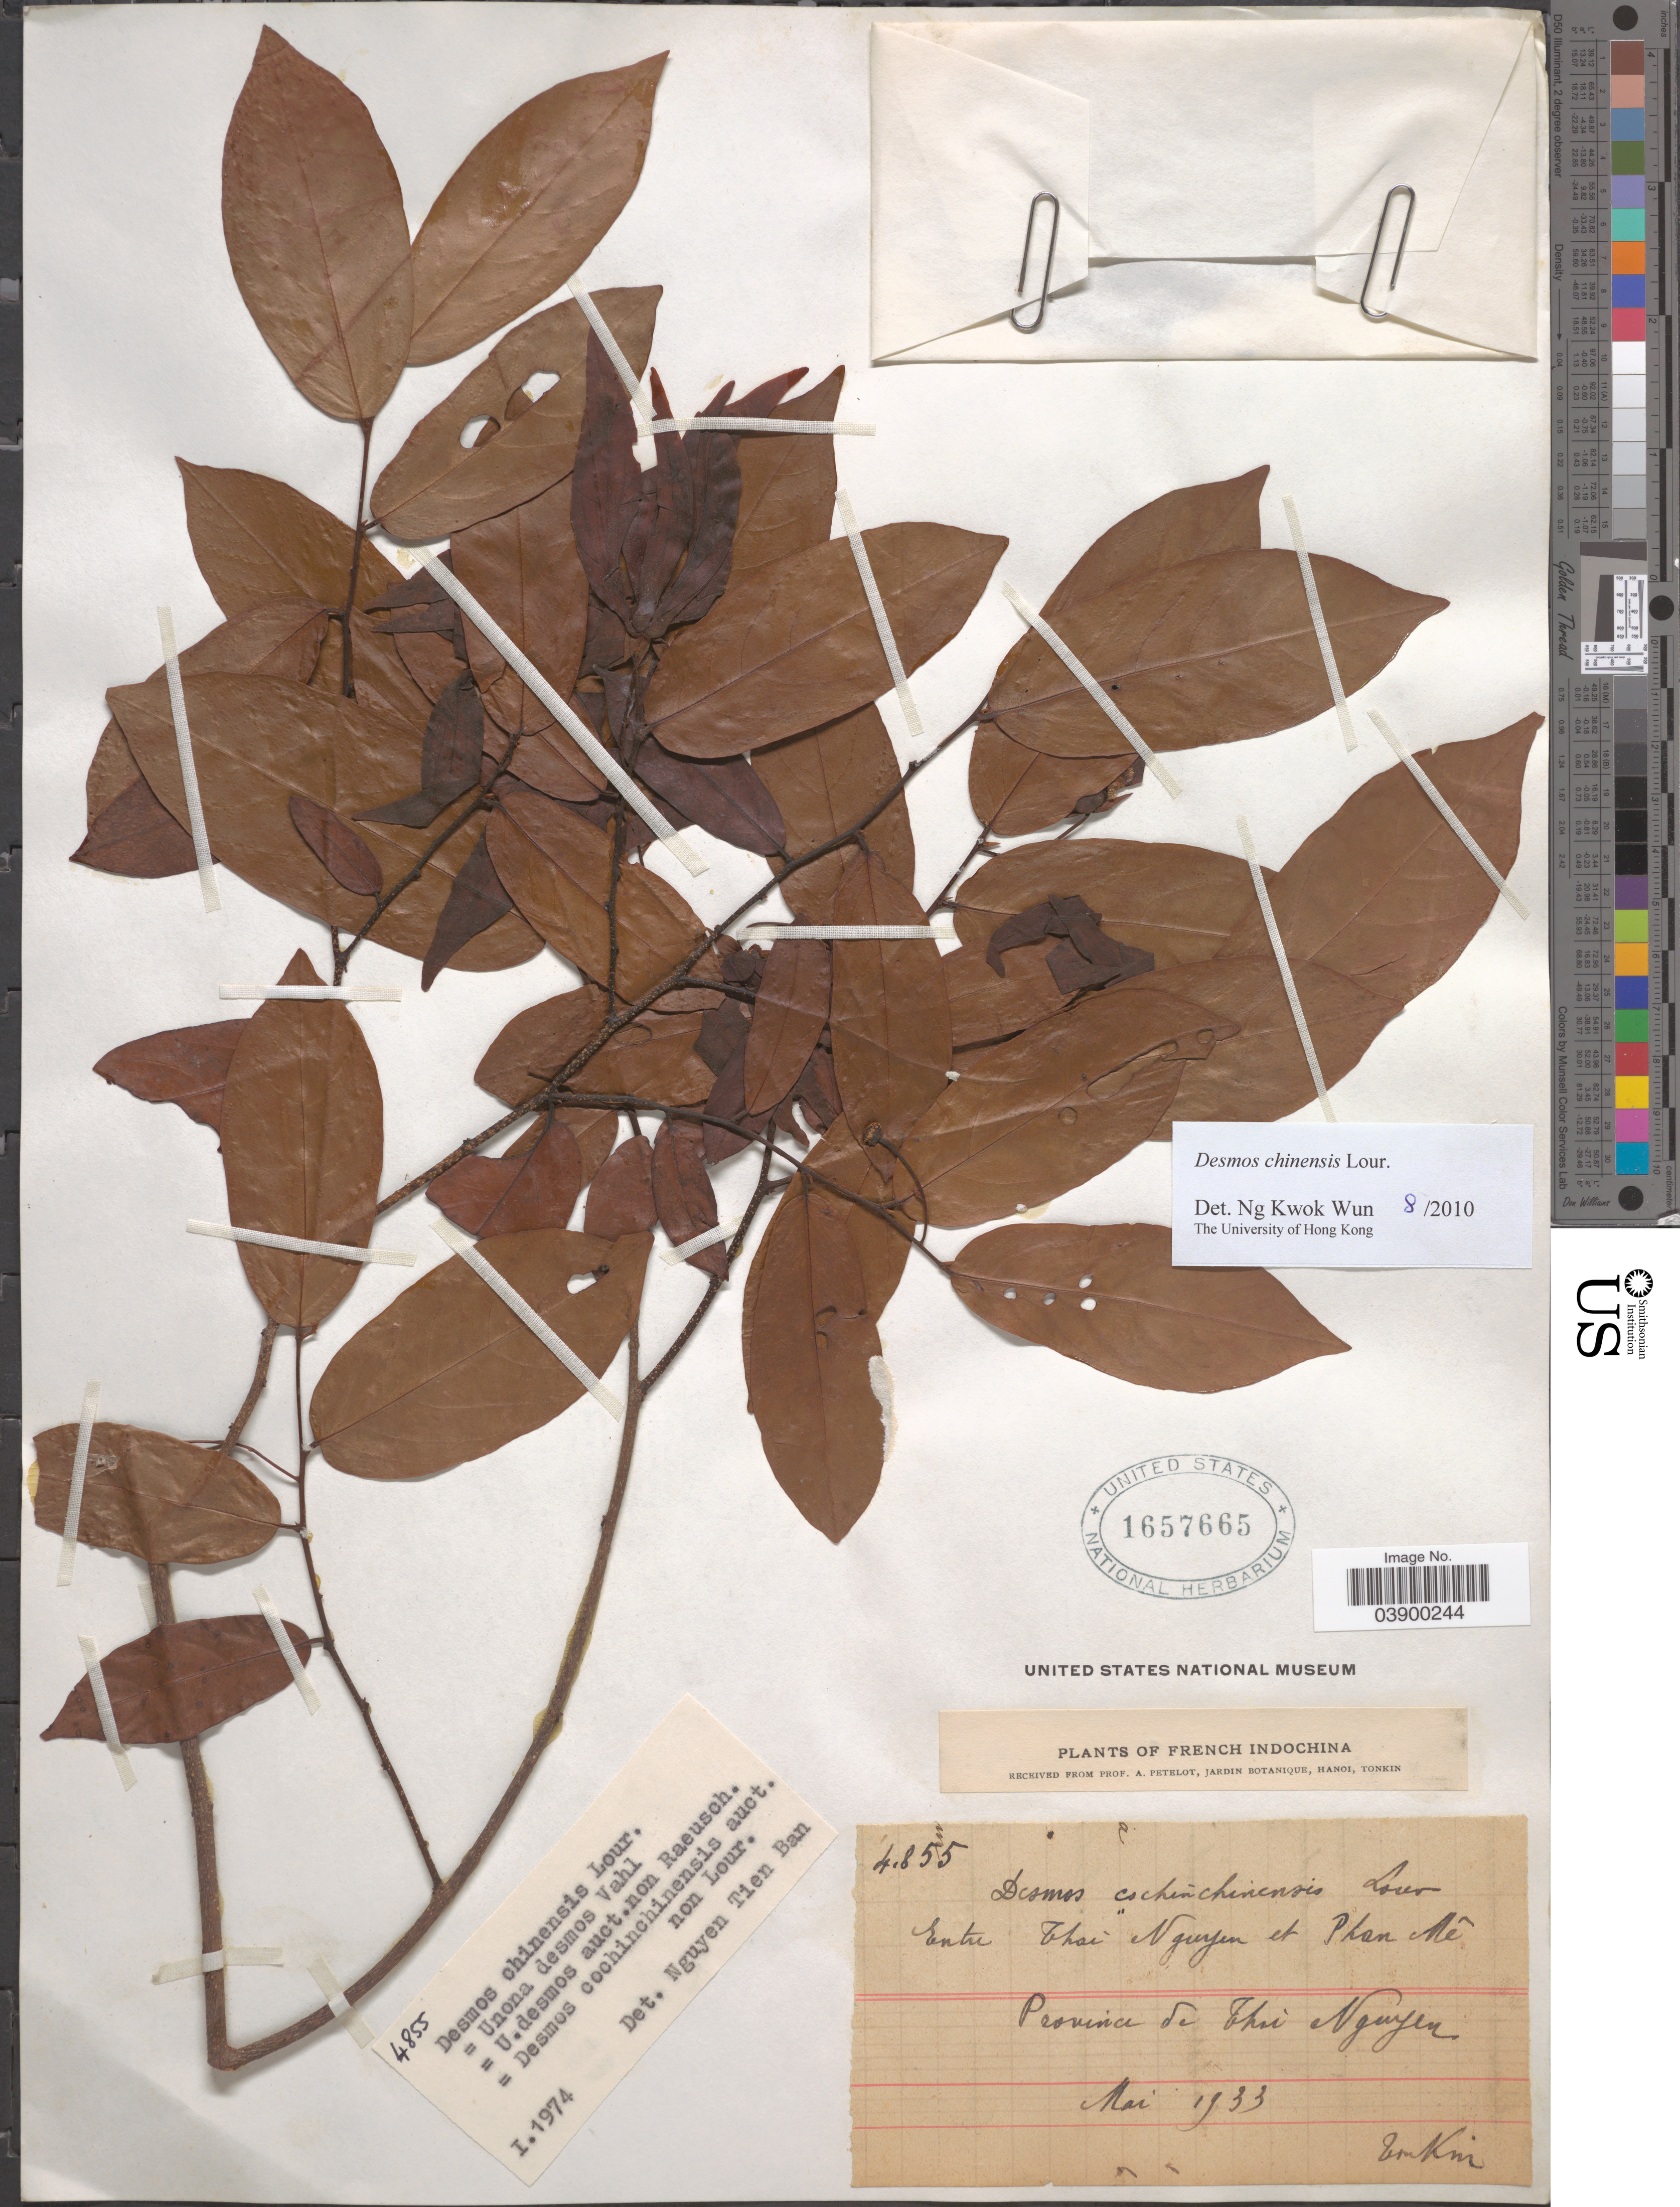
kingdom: Plantae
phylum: Tracheophyta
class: Magnoliopsida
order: Magnoliales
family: Annonaceae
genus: Desmos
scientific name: Desmos chinensis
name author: Lour.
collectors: P. A. Pételot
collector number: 4855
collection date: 1933-05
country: Vietnam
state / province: Thai Nguyen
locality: French Indochina. Entre Thai Nguyen et Phan Mê.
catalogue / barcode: US 1657665